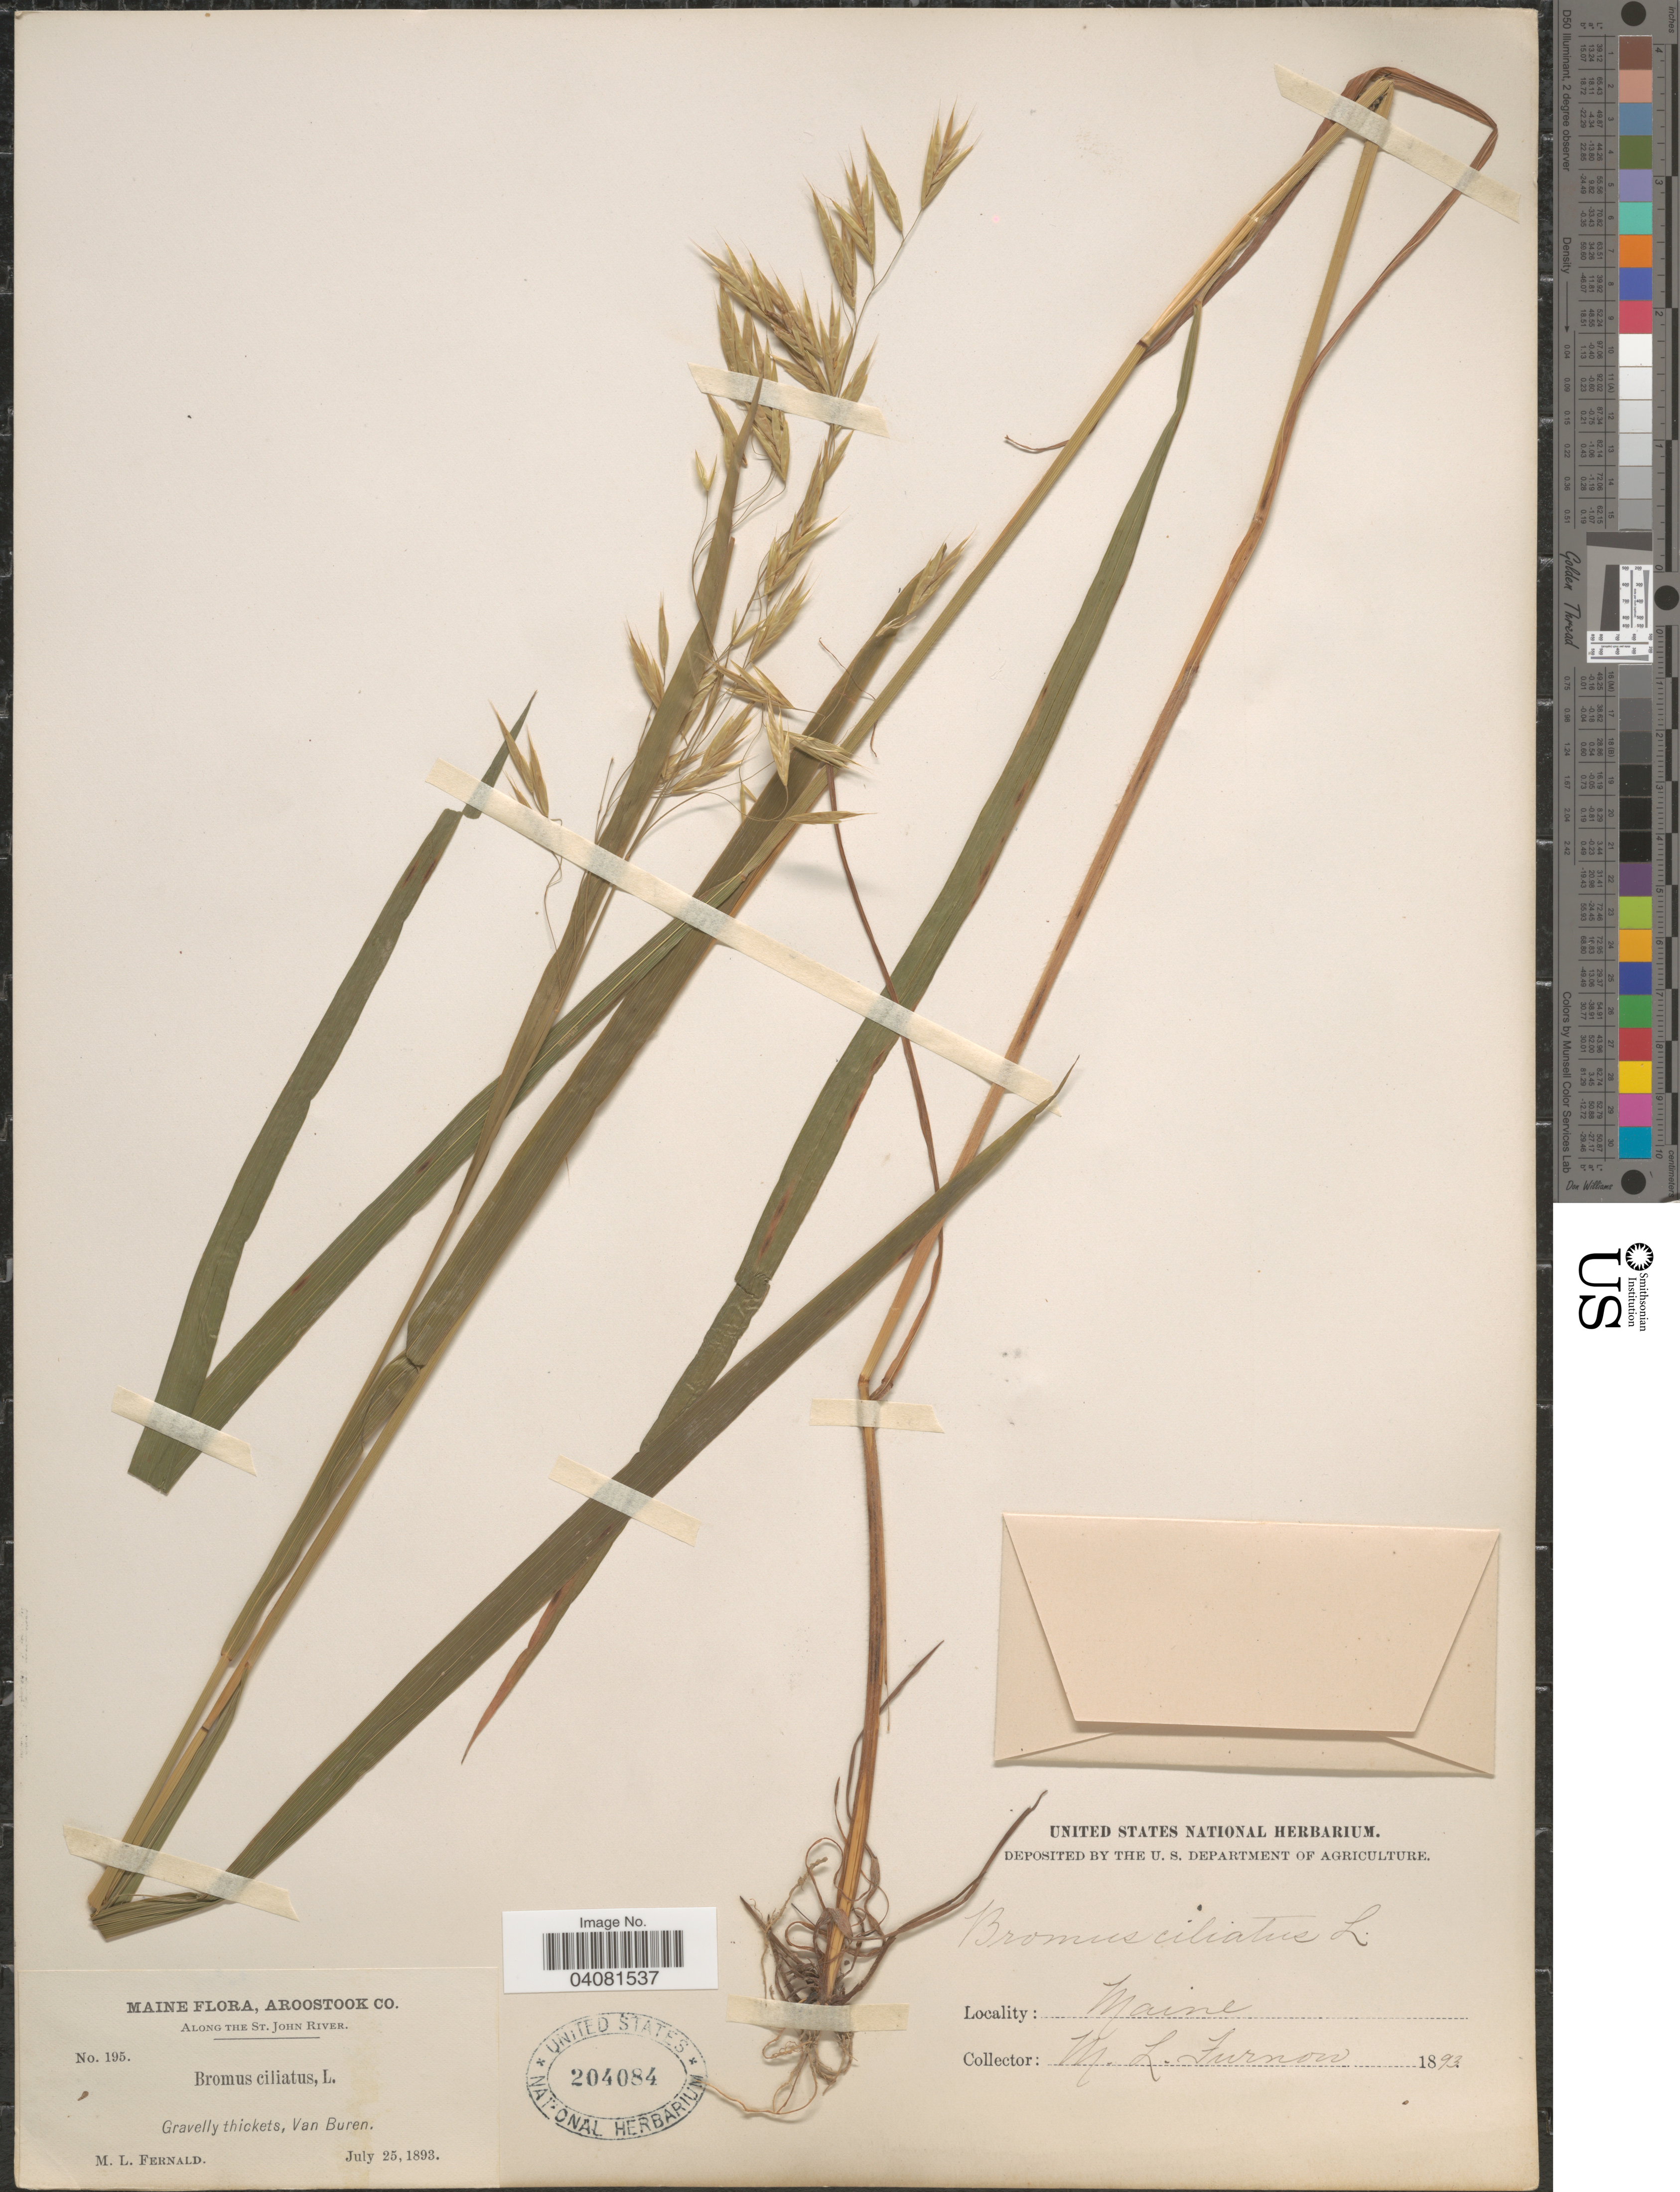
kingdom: Plantae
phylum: Tracheophyta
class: Liliopsida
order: Poales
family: Poaceae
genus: Bromus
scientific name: Bromus ciliatus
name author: L.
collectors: M. L. Fernald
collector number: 195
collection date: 1893-07-25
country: United States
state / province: Maine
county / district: Aroostook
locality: Along the St. John River. Gravelly thickets, Van Buren.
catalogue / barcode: US 204084